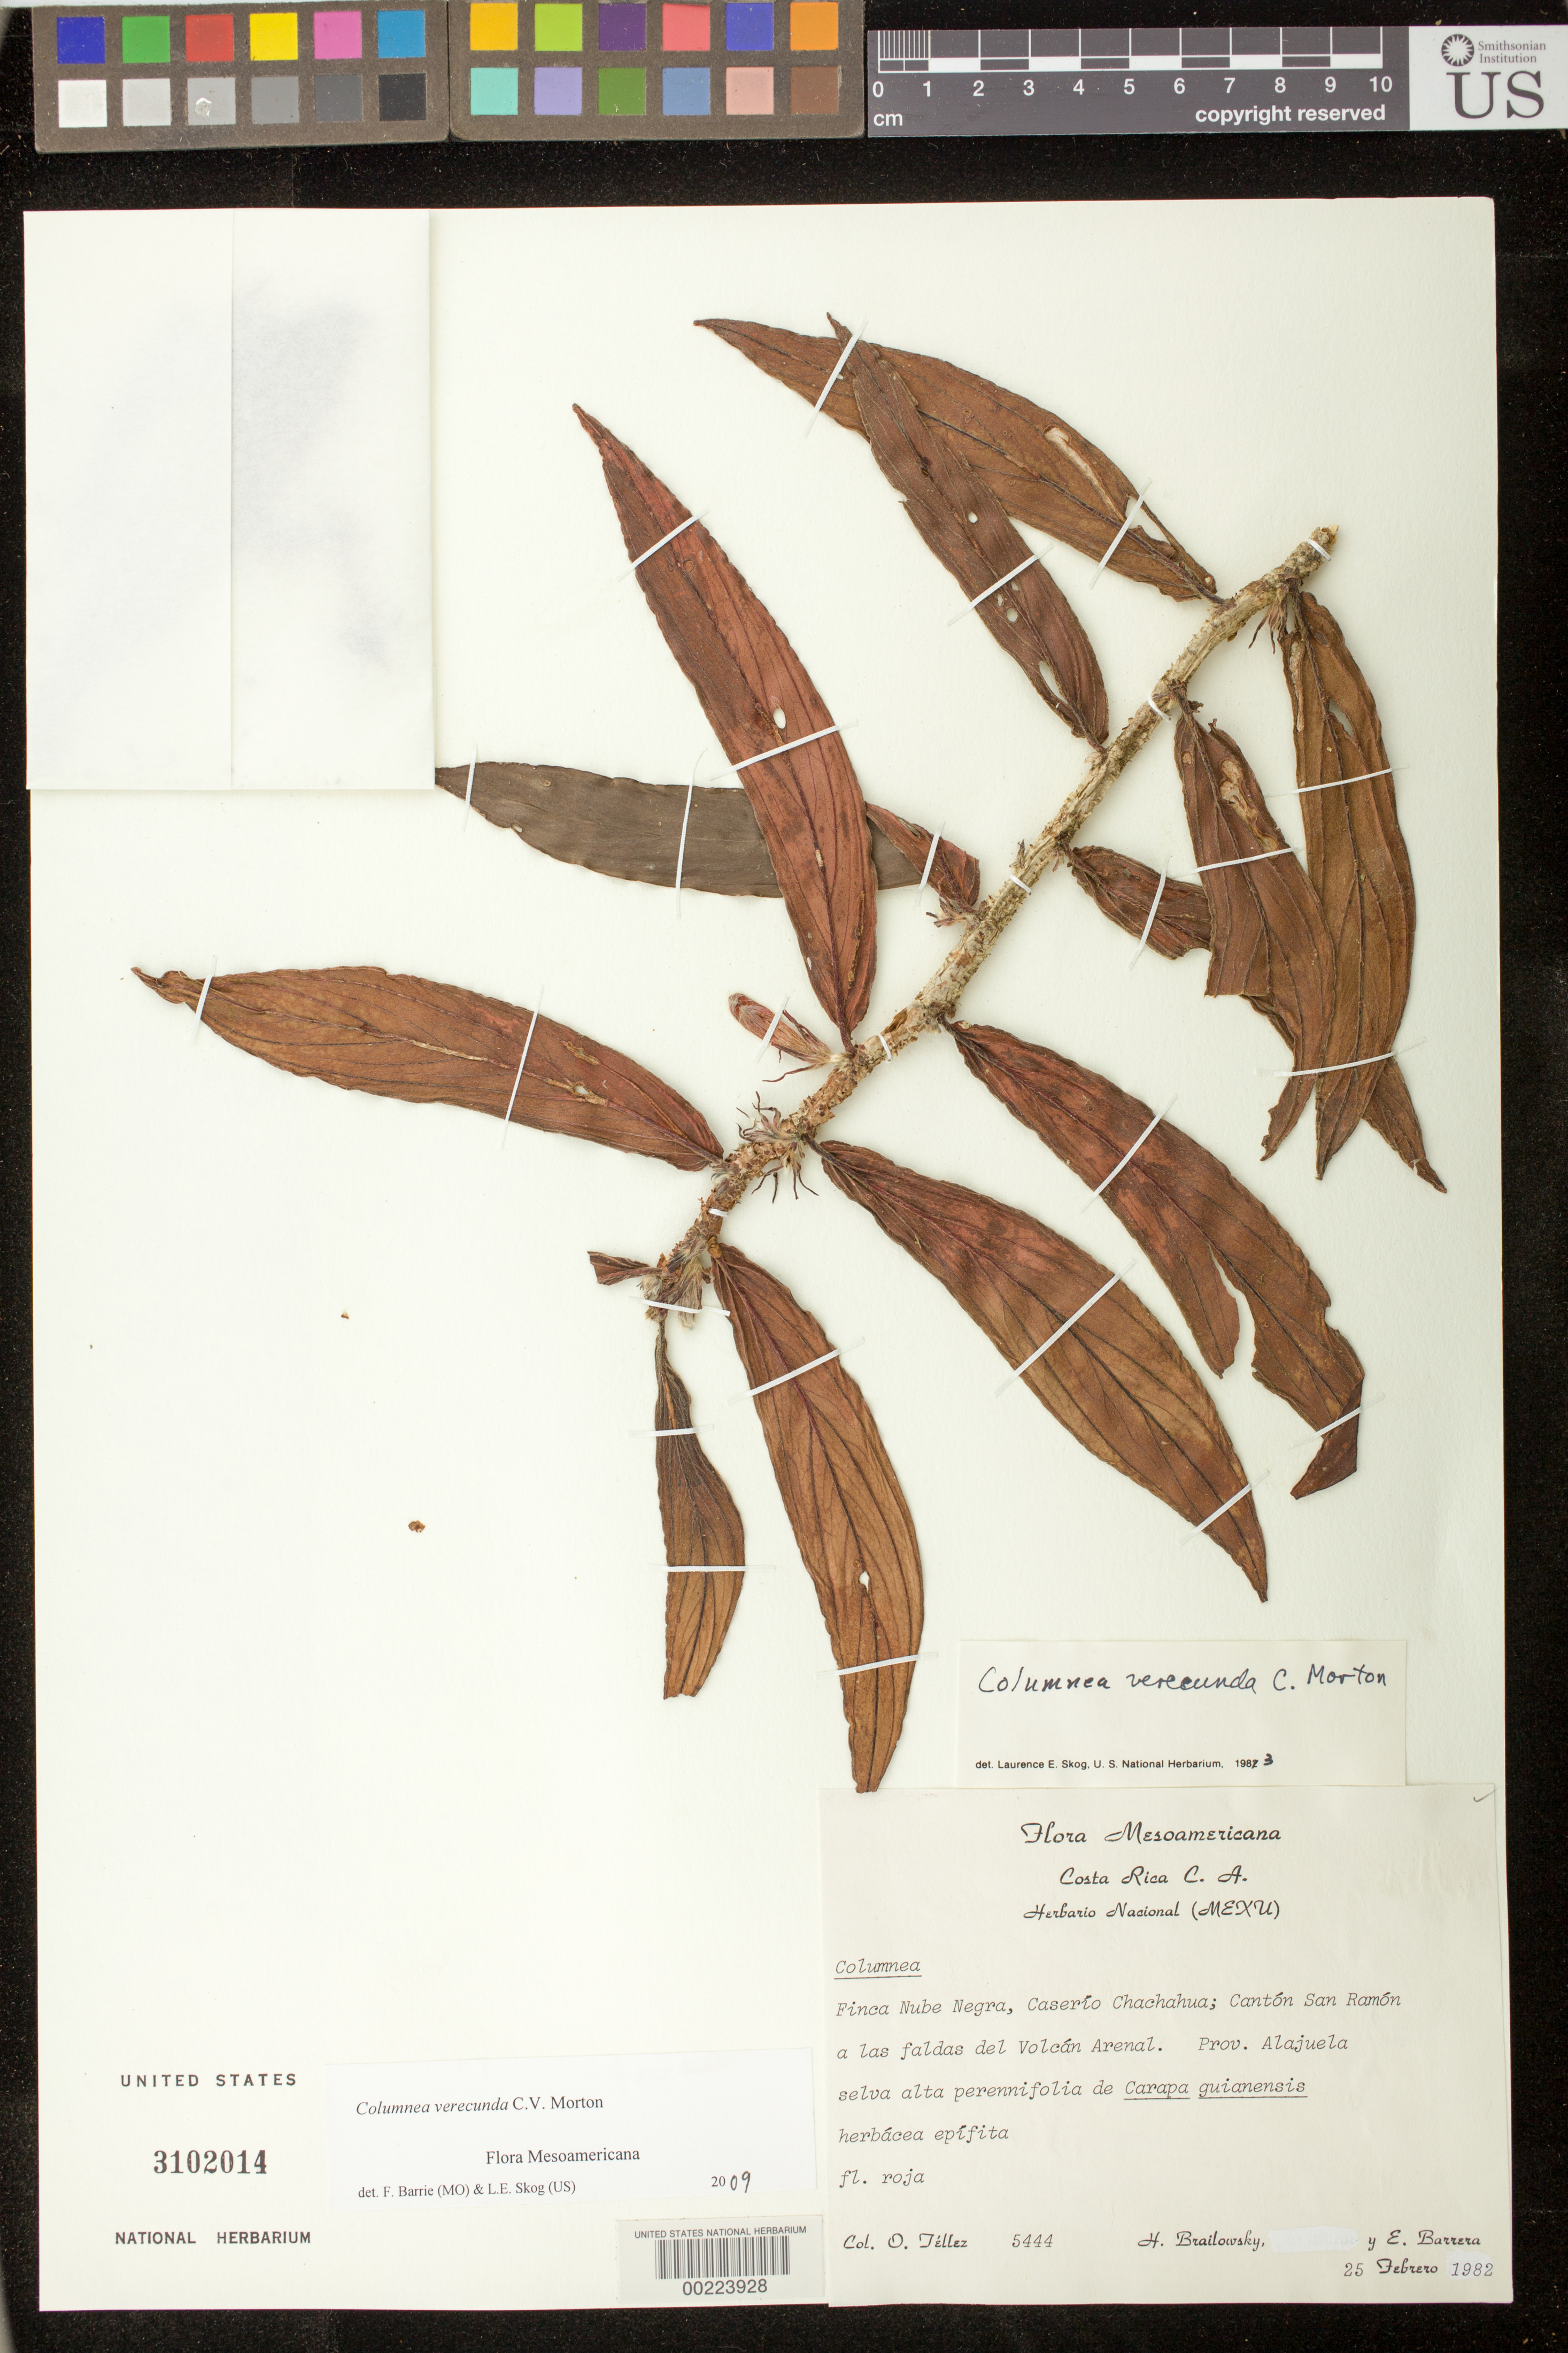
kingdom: Plantae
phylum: Tracheophyta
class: Magnoliopsida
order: Lamiales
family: Gesneriaceae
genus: Columnea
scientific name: Columnea verecunda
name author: C.V. Morton in Standl.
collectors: O. Téllez V., H. Brailowsky & E. Barrera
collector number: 5444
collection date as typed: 25 Feb 1982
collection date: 1982-02-25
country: Costa Rica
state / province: Alajuela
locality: Finca Nube Negra, Caserio Chachahua, Canton San Ramon to the foothills of Volcan Arenal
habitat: Tall perennial forest of Carapa guianensis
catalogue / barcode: US 3102014